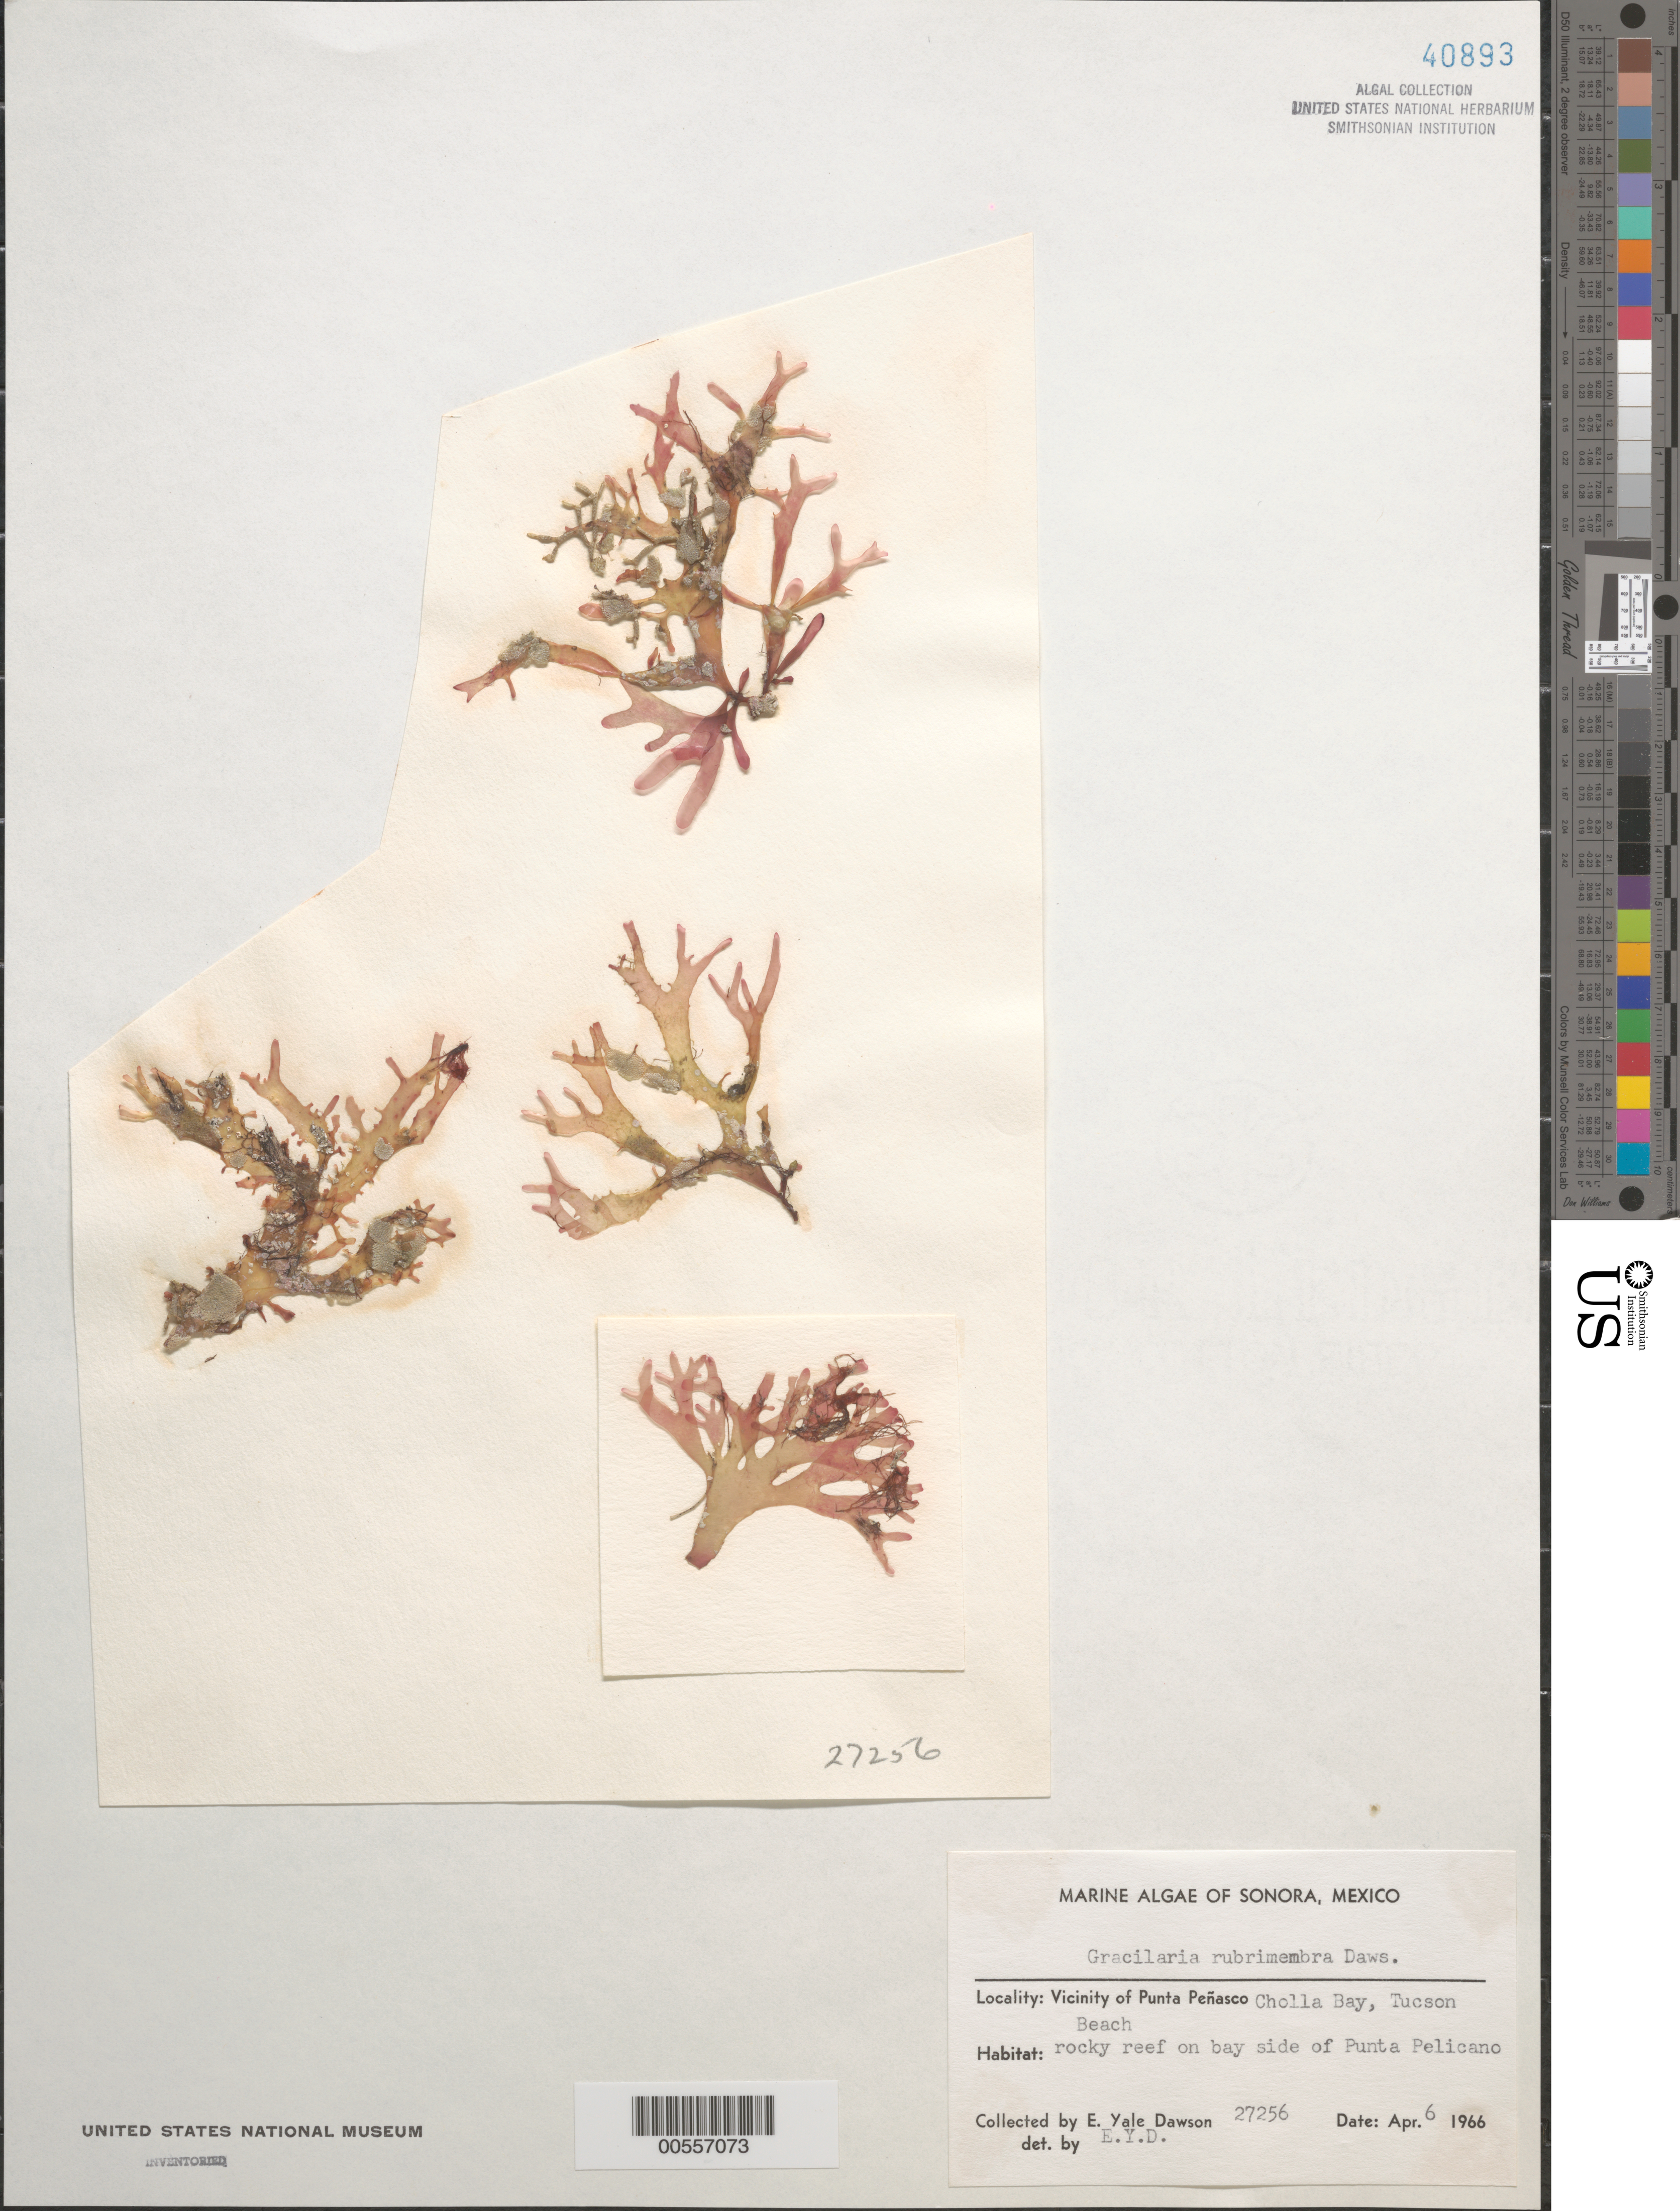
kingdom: Plantae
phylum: Rhodophyta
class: Florideophyceae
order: Gracilariales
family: Gracilariaceae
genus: Gracilaria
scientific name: Gracilaria rubrimembra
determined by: Dawson, E. Y.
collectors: E. Y. Dawson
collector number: EYD 27256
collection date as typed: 06 Apr 1966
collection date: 1966-04-06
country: Mexico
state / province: Sonora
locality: Cholla Bay, Tucson Beach, Punta Pelicano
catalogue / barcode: US 40893